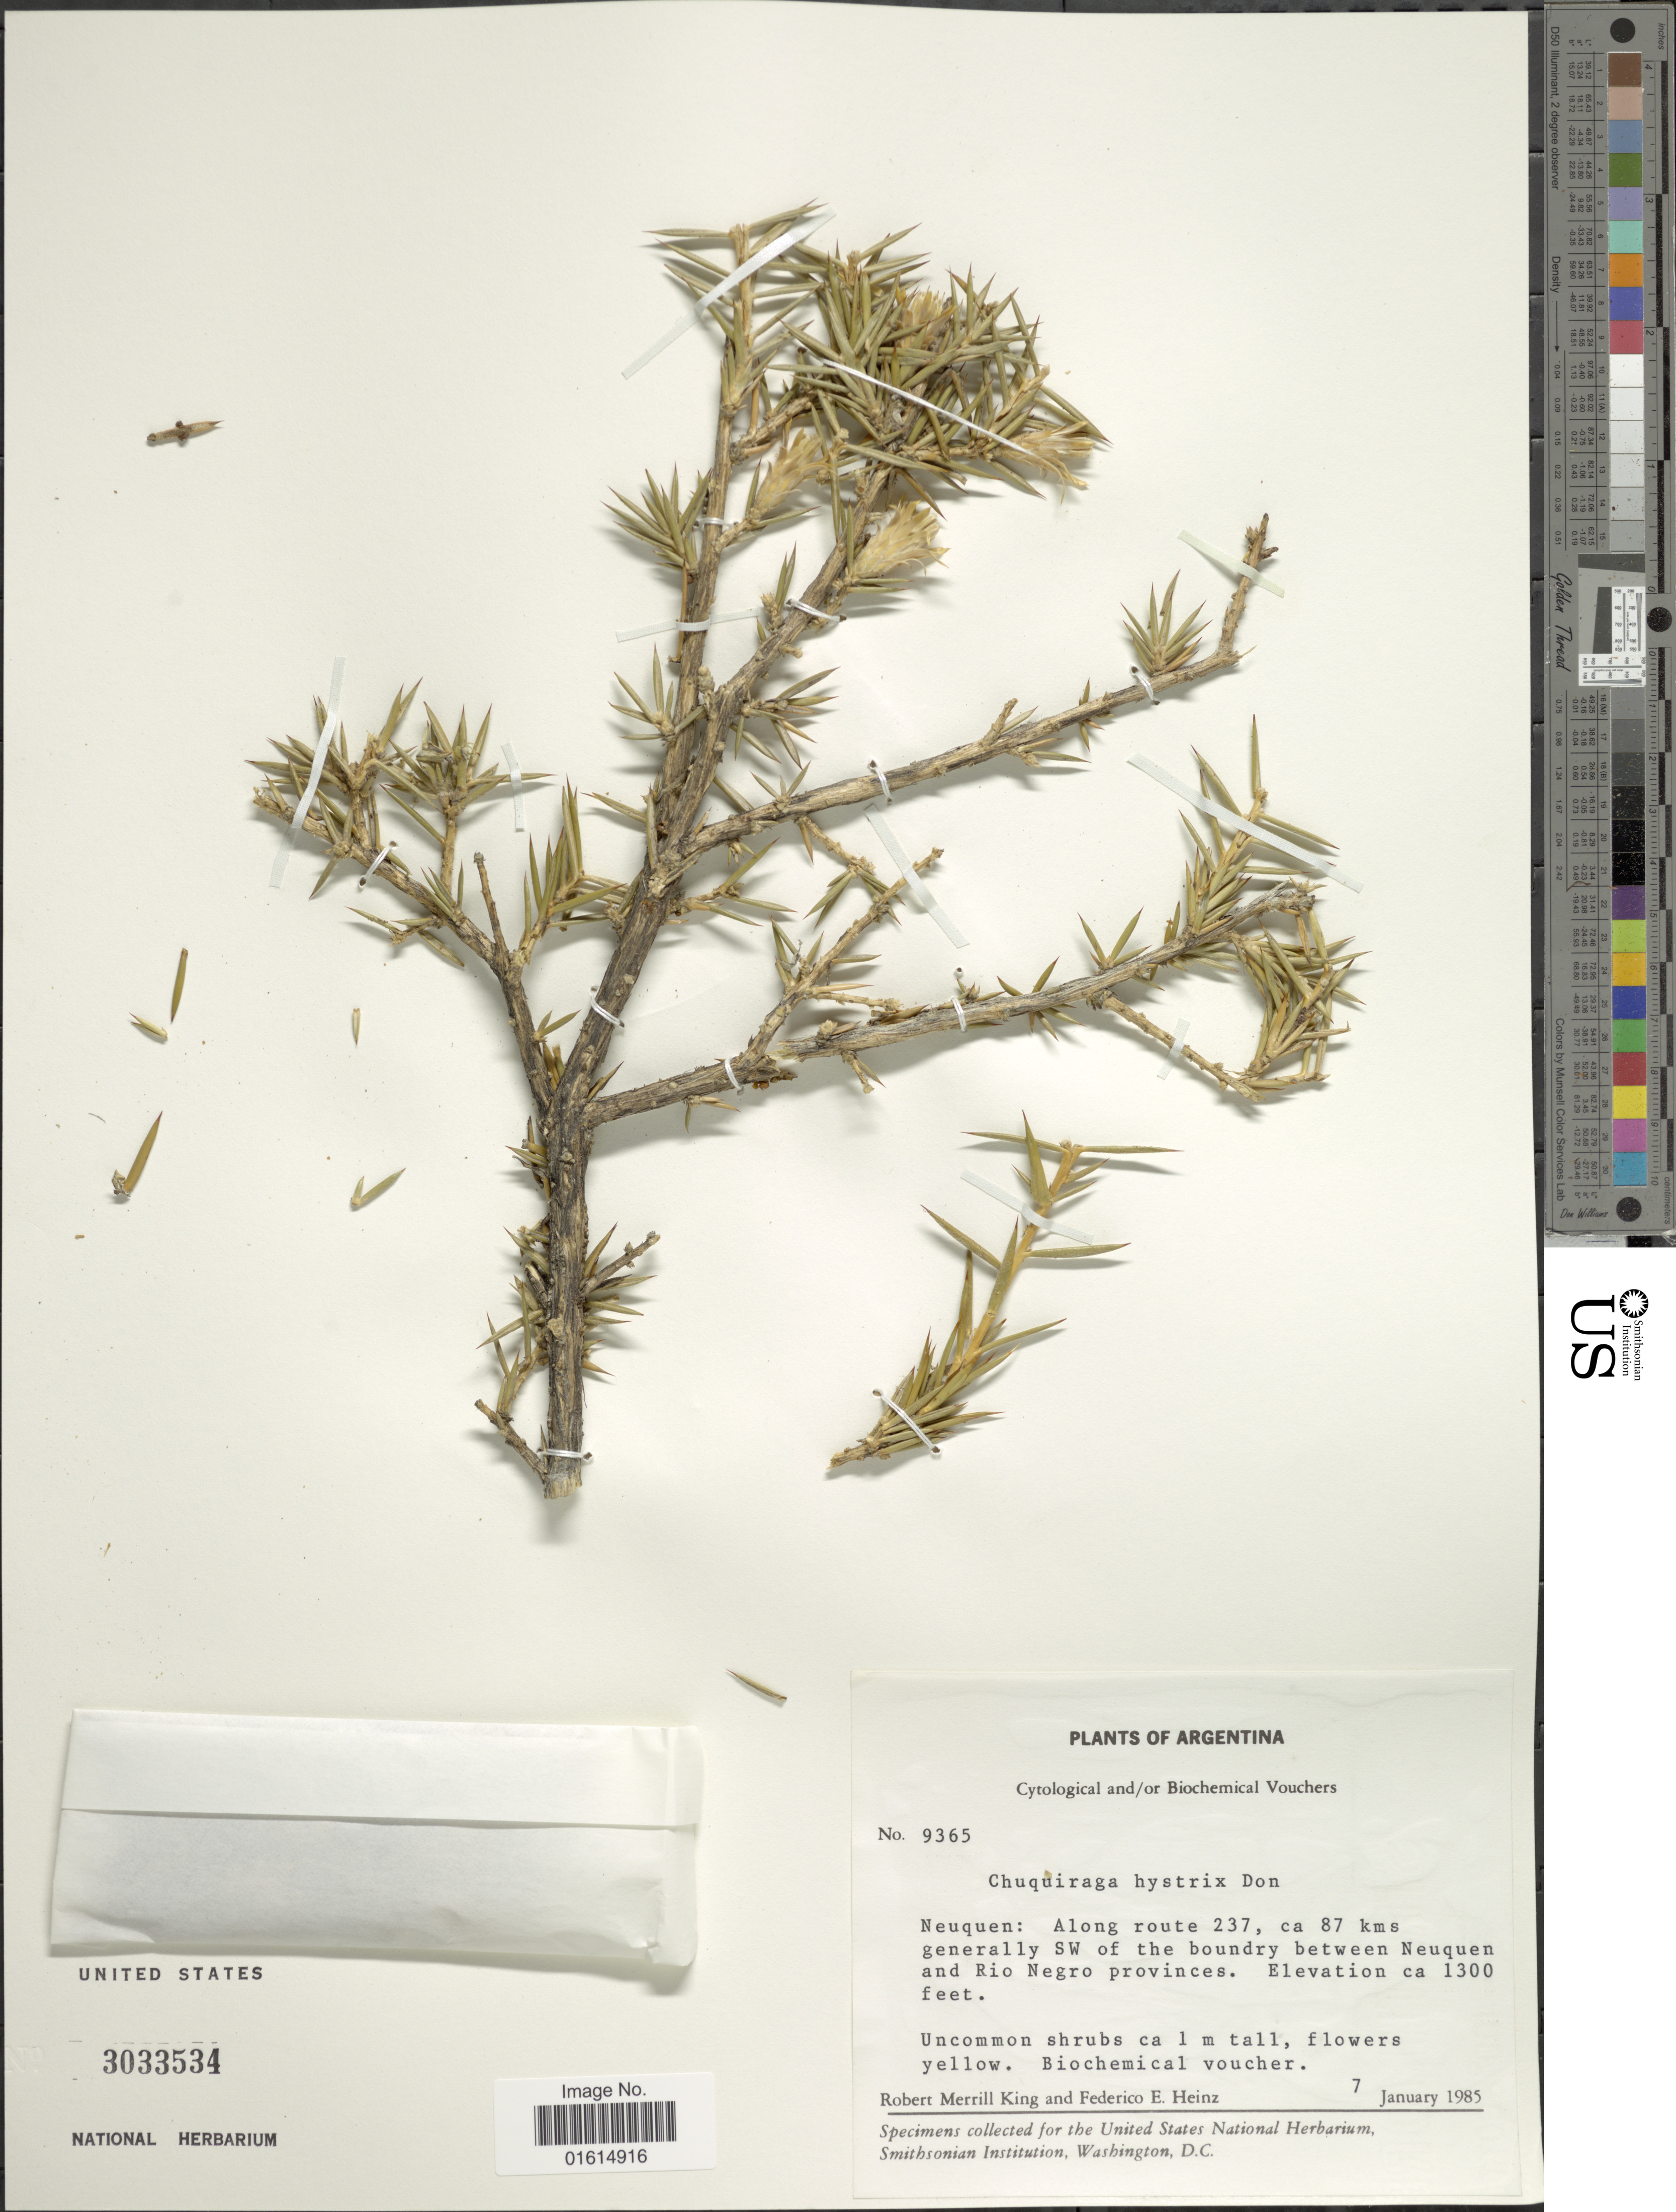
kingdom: Plantae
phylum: Tracheophyta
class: Magnoliopsida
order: Asterales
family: Asteraceae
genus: Chuquiraga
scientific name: Chuquiraga hystrix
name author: D. Don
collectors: R. M. King & F. Heinz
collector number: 9365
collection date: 1985-01-07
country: Argentina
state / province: Neuquen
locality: Neuquen, along route 237, ca 87 kms generally SW of the boundary between Neuquen and Rio Negro provinces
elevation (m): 396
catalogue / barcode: US 3033534